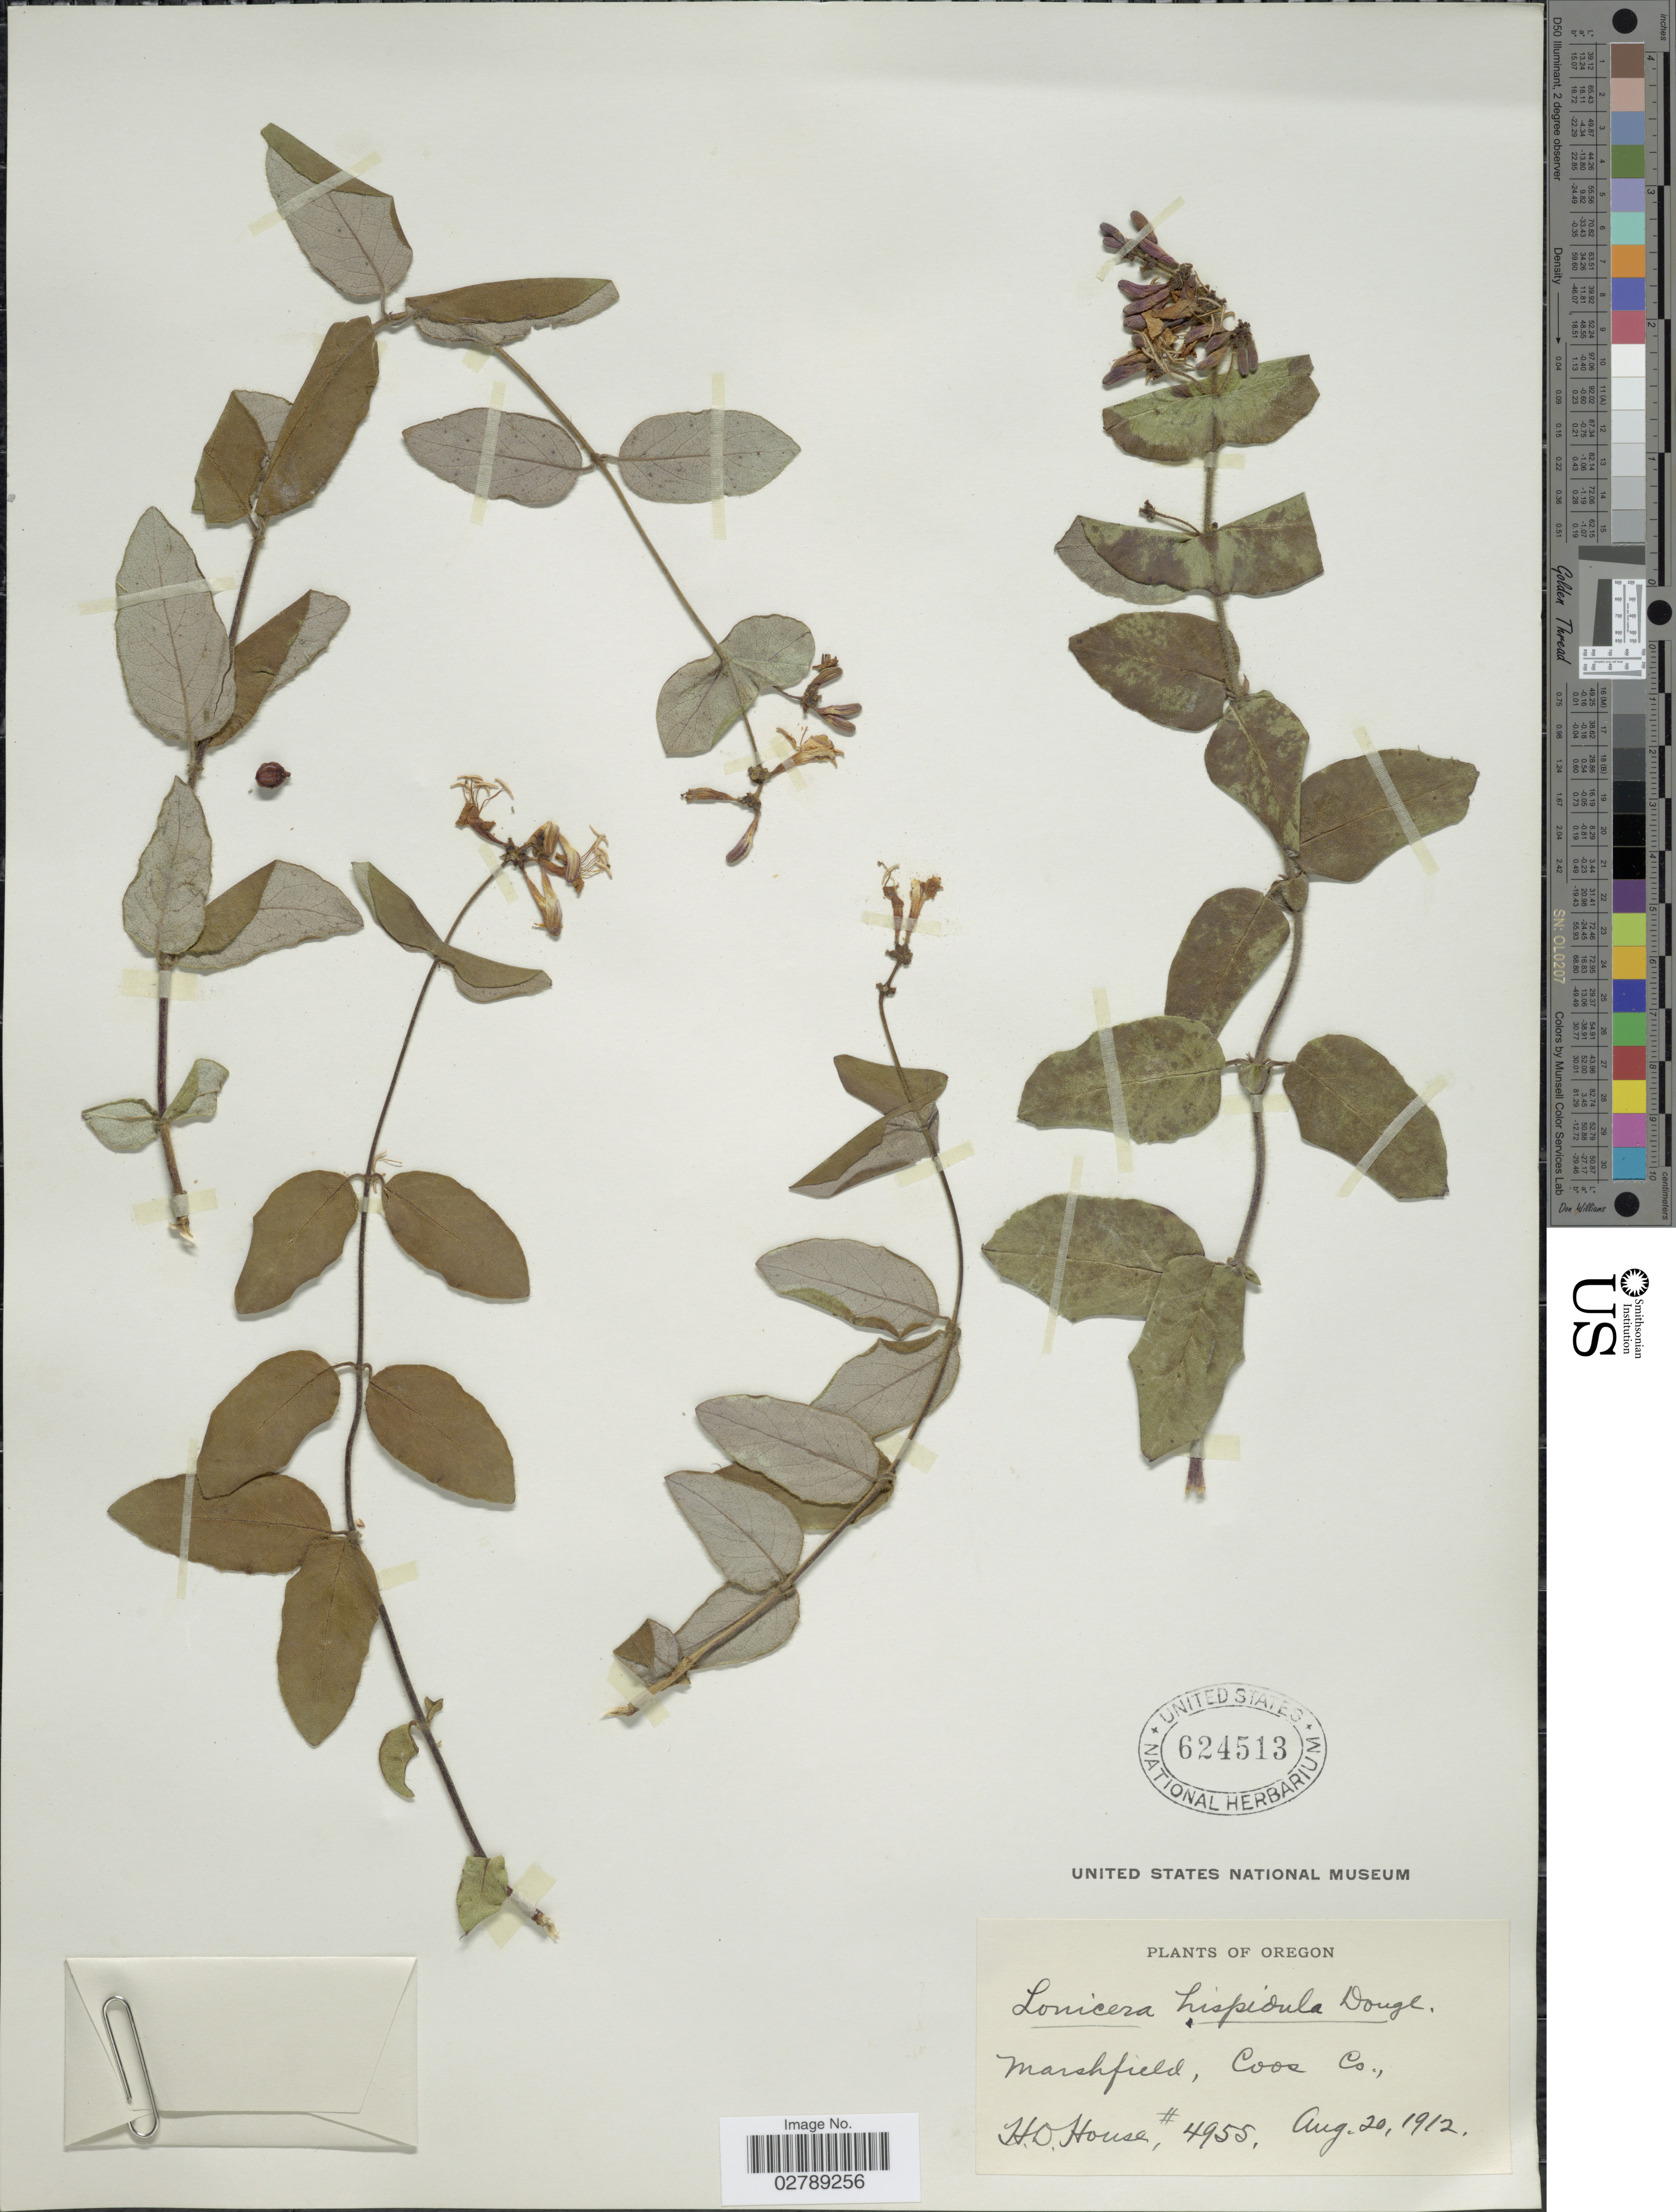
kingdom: Plantae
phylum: Tracheophyta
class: Magnoliopsida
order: Dipsacales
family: Caprifoliaceae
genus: Lonicera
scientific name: Lonicera hispidula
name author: Douglas ex Lindl.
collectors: H. D. House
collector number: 4955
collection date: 1912-08-20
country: United States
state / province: Oregon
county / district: Coos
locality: Marshfield, Coos Co.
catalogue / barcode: US 624513